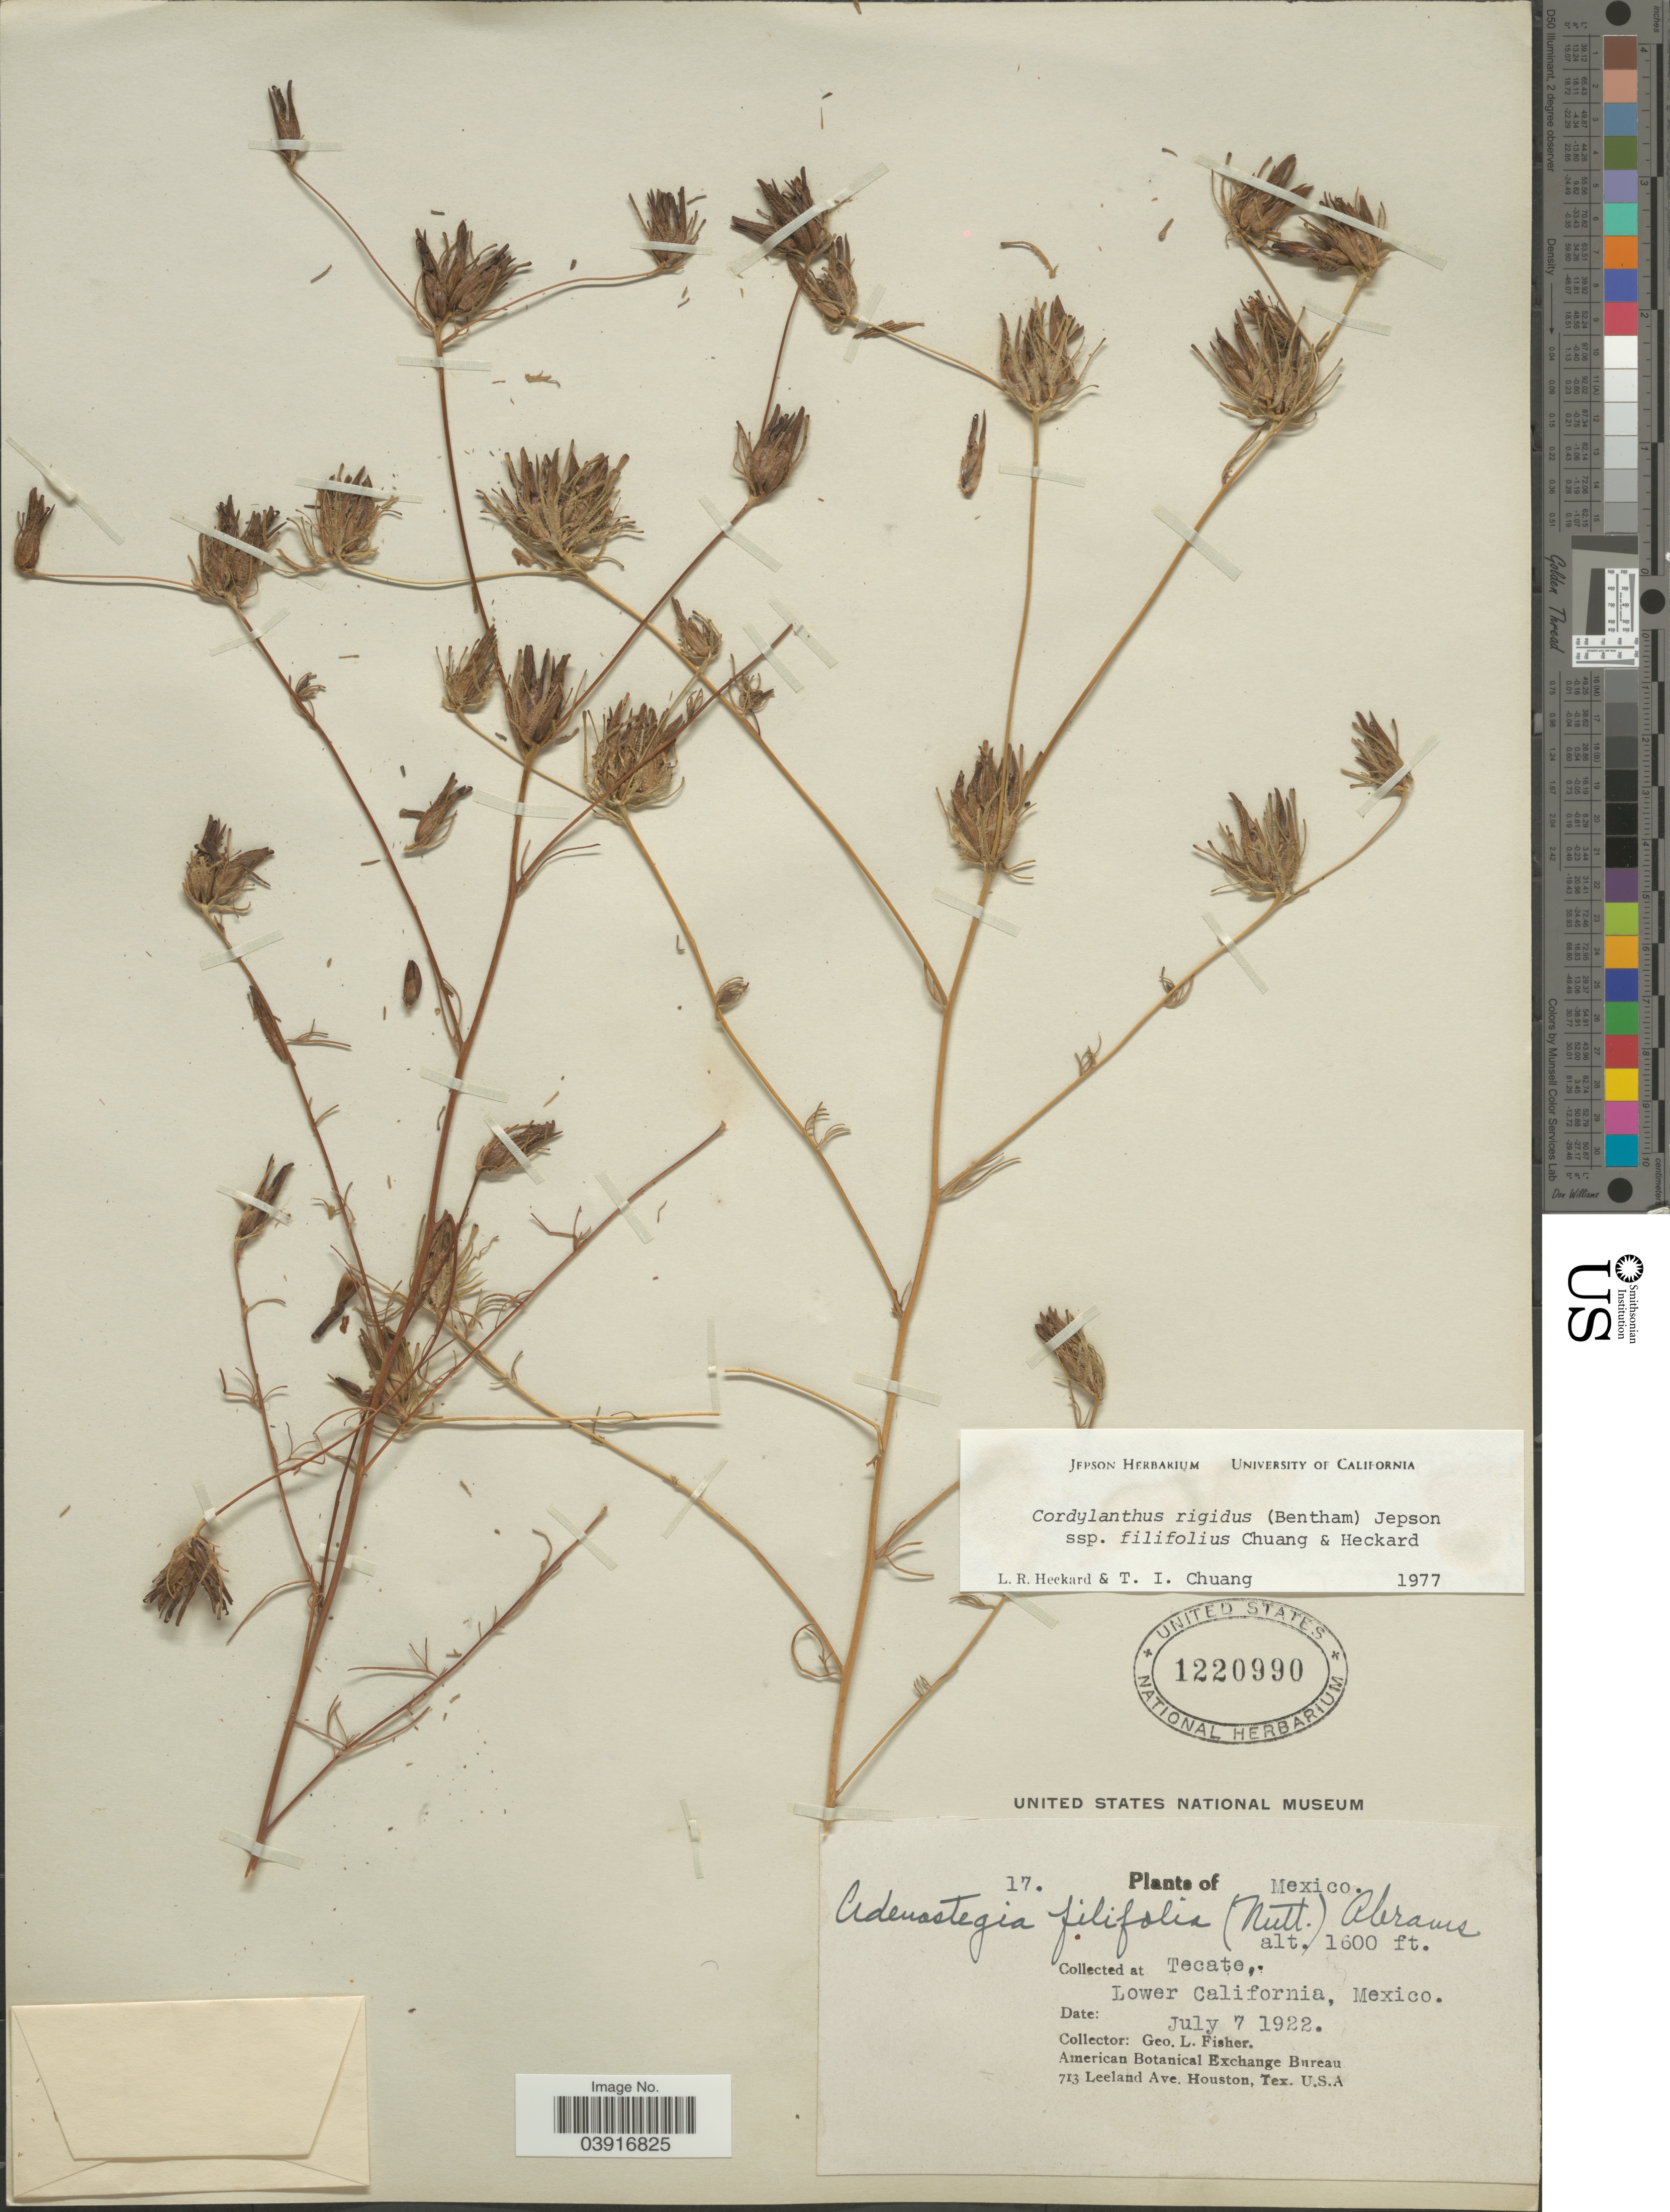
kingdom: Plantae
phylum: Tracheophyta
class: Magnoliopsida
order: Lamiales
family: Orobanchaceae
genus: Cordylanthus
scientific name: Cordylanthus rigidus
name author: (Benth.) Jeps.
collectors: G. L. Fisher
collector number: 17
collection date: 1922-07-07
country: Mexico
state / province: Baja California Norte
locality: Tecate, Lower California.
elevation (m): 488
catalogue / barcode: US 1220990